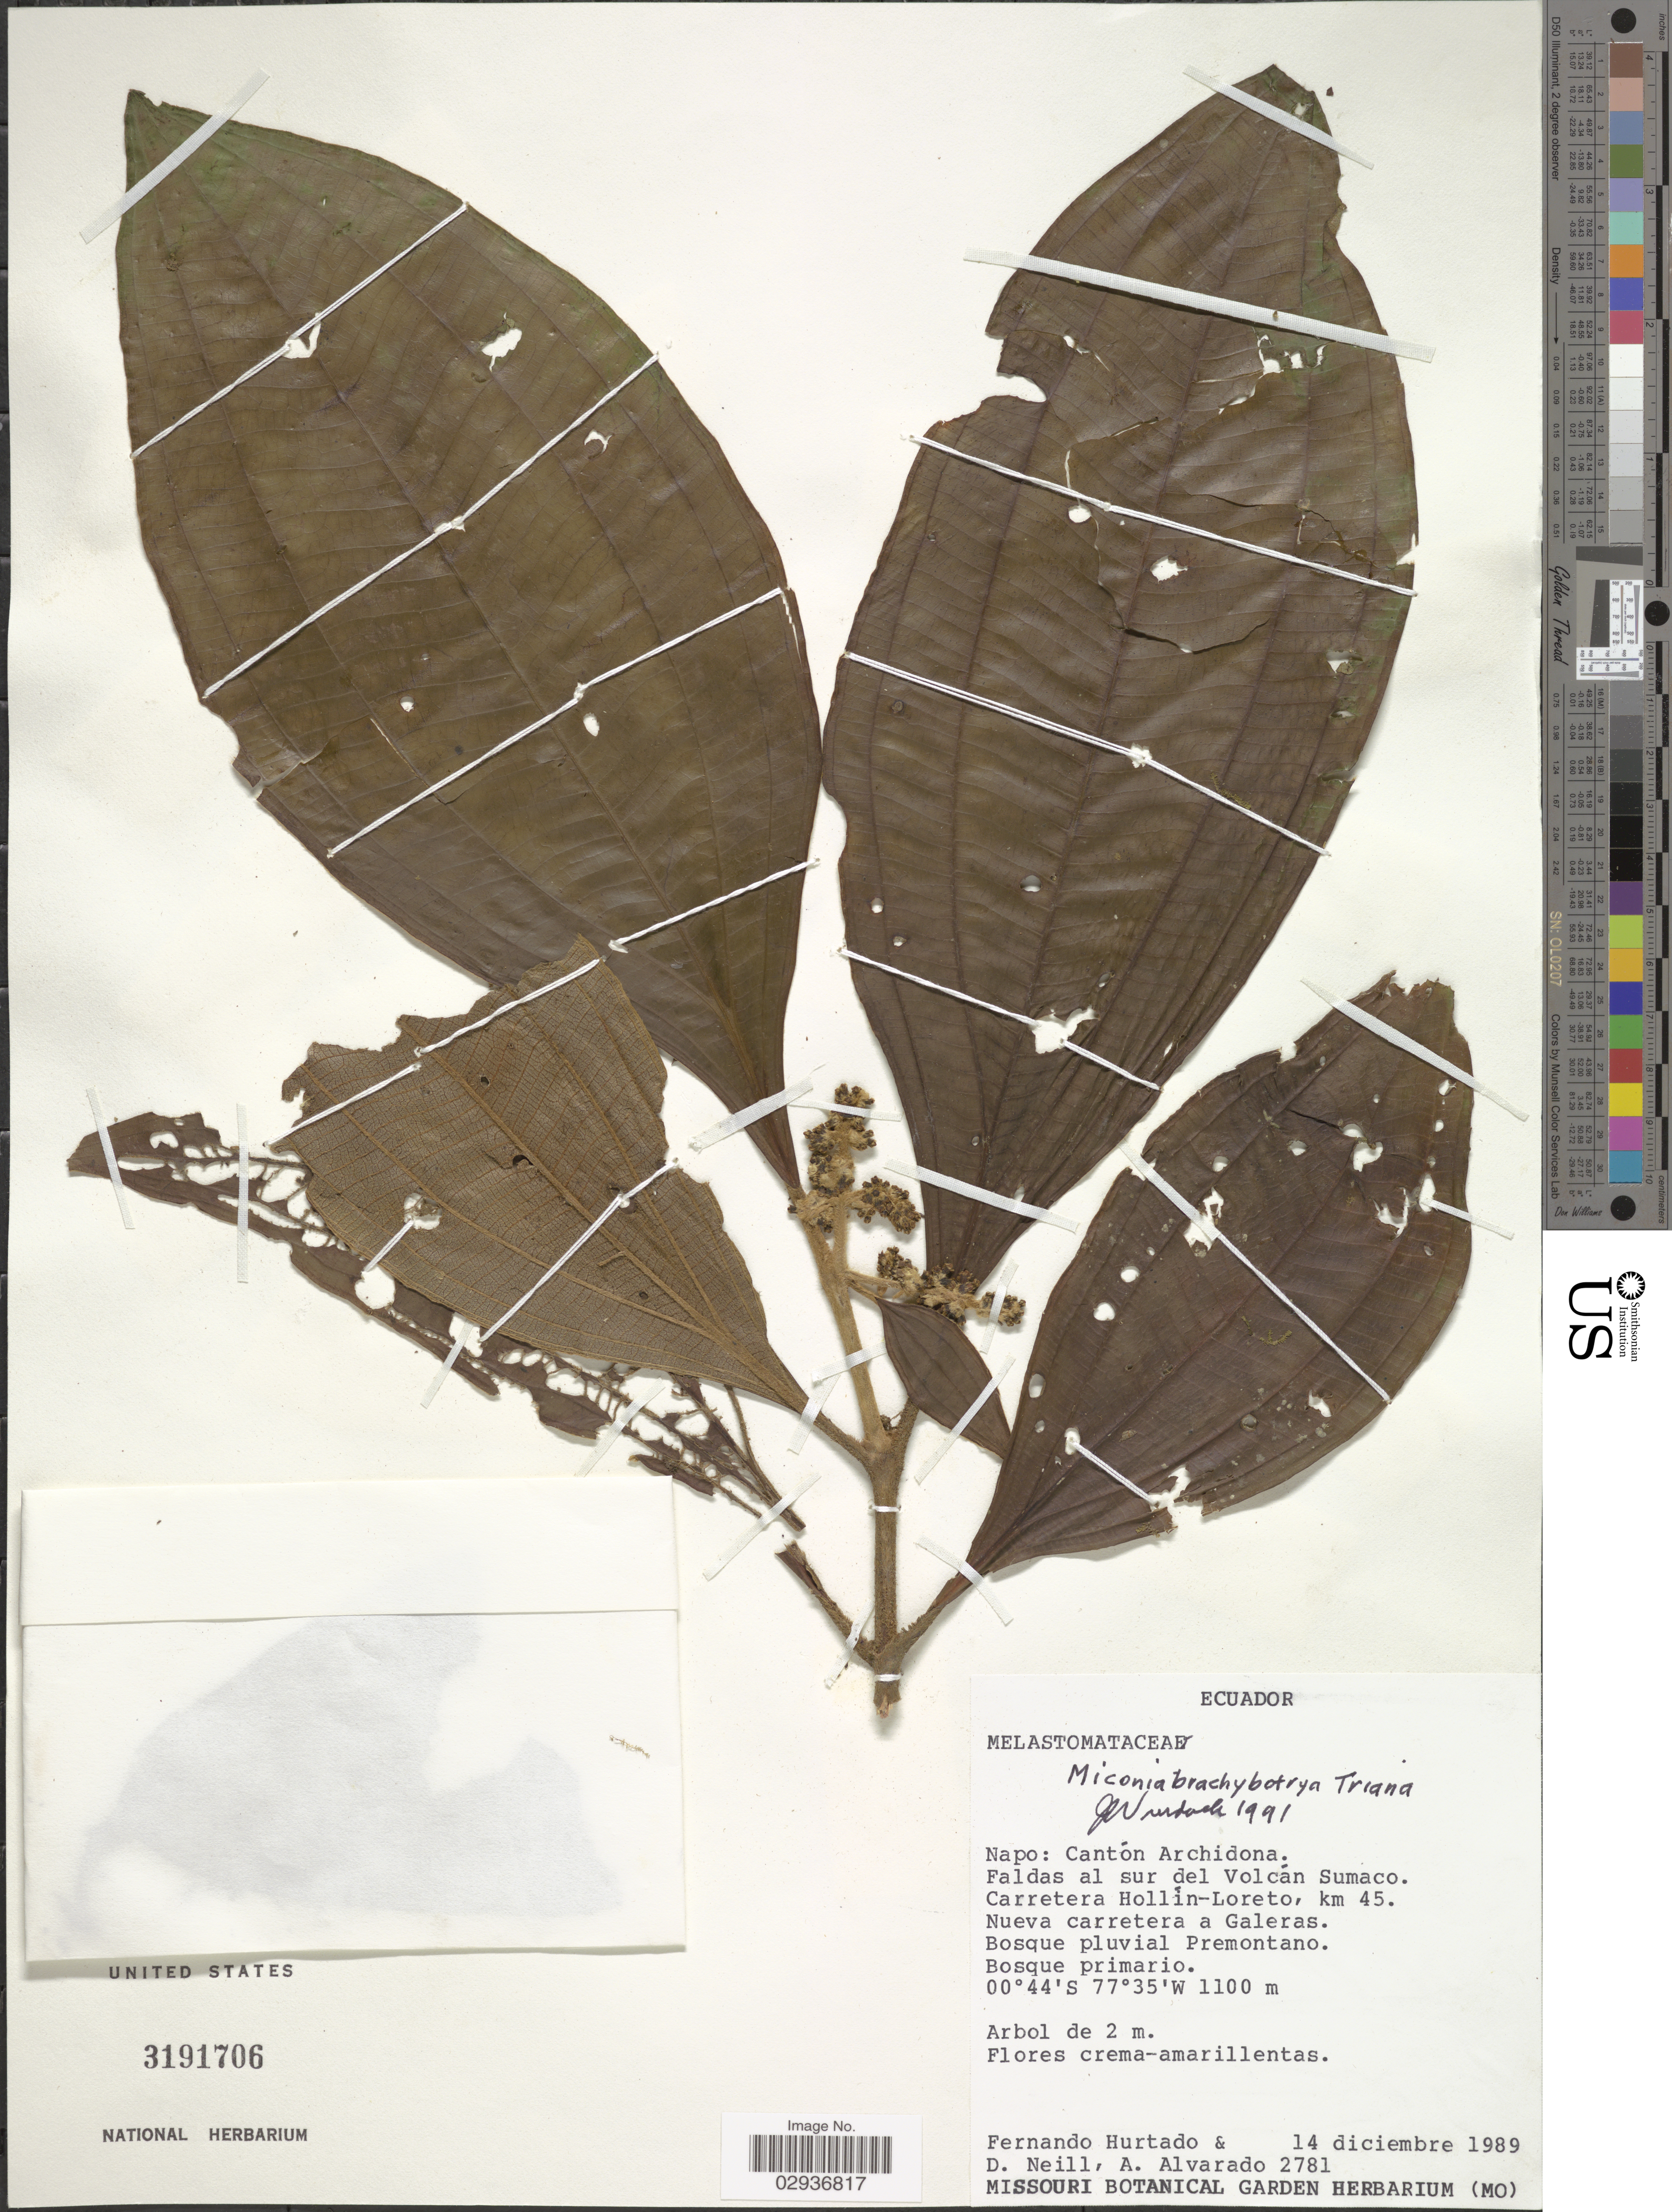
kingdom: Plantae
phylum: Tracheophyta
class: Magnoliopsida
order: Myrtales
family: Melastomataceae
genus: Miconia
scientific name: Miconia brachybotrya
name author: Triana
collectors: F. Hurtado, D. Neill & A. Alvarado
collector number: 2781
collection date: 1989-12-14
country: Ecuador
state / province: Napo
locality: Cantón Archidona. Faldas al sur del Volcán Sumaco. Carretera Hollín-Loreto, km 45. Nueva carretera a Galeras.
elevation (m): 1100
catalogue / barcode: US 3191706